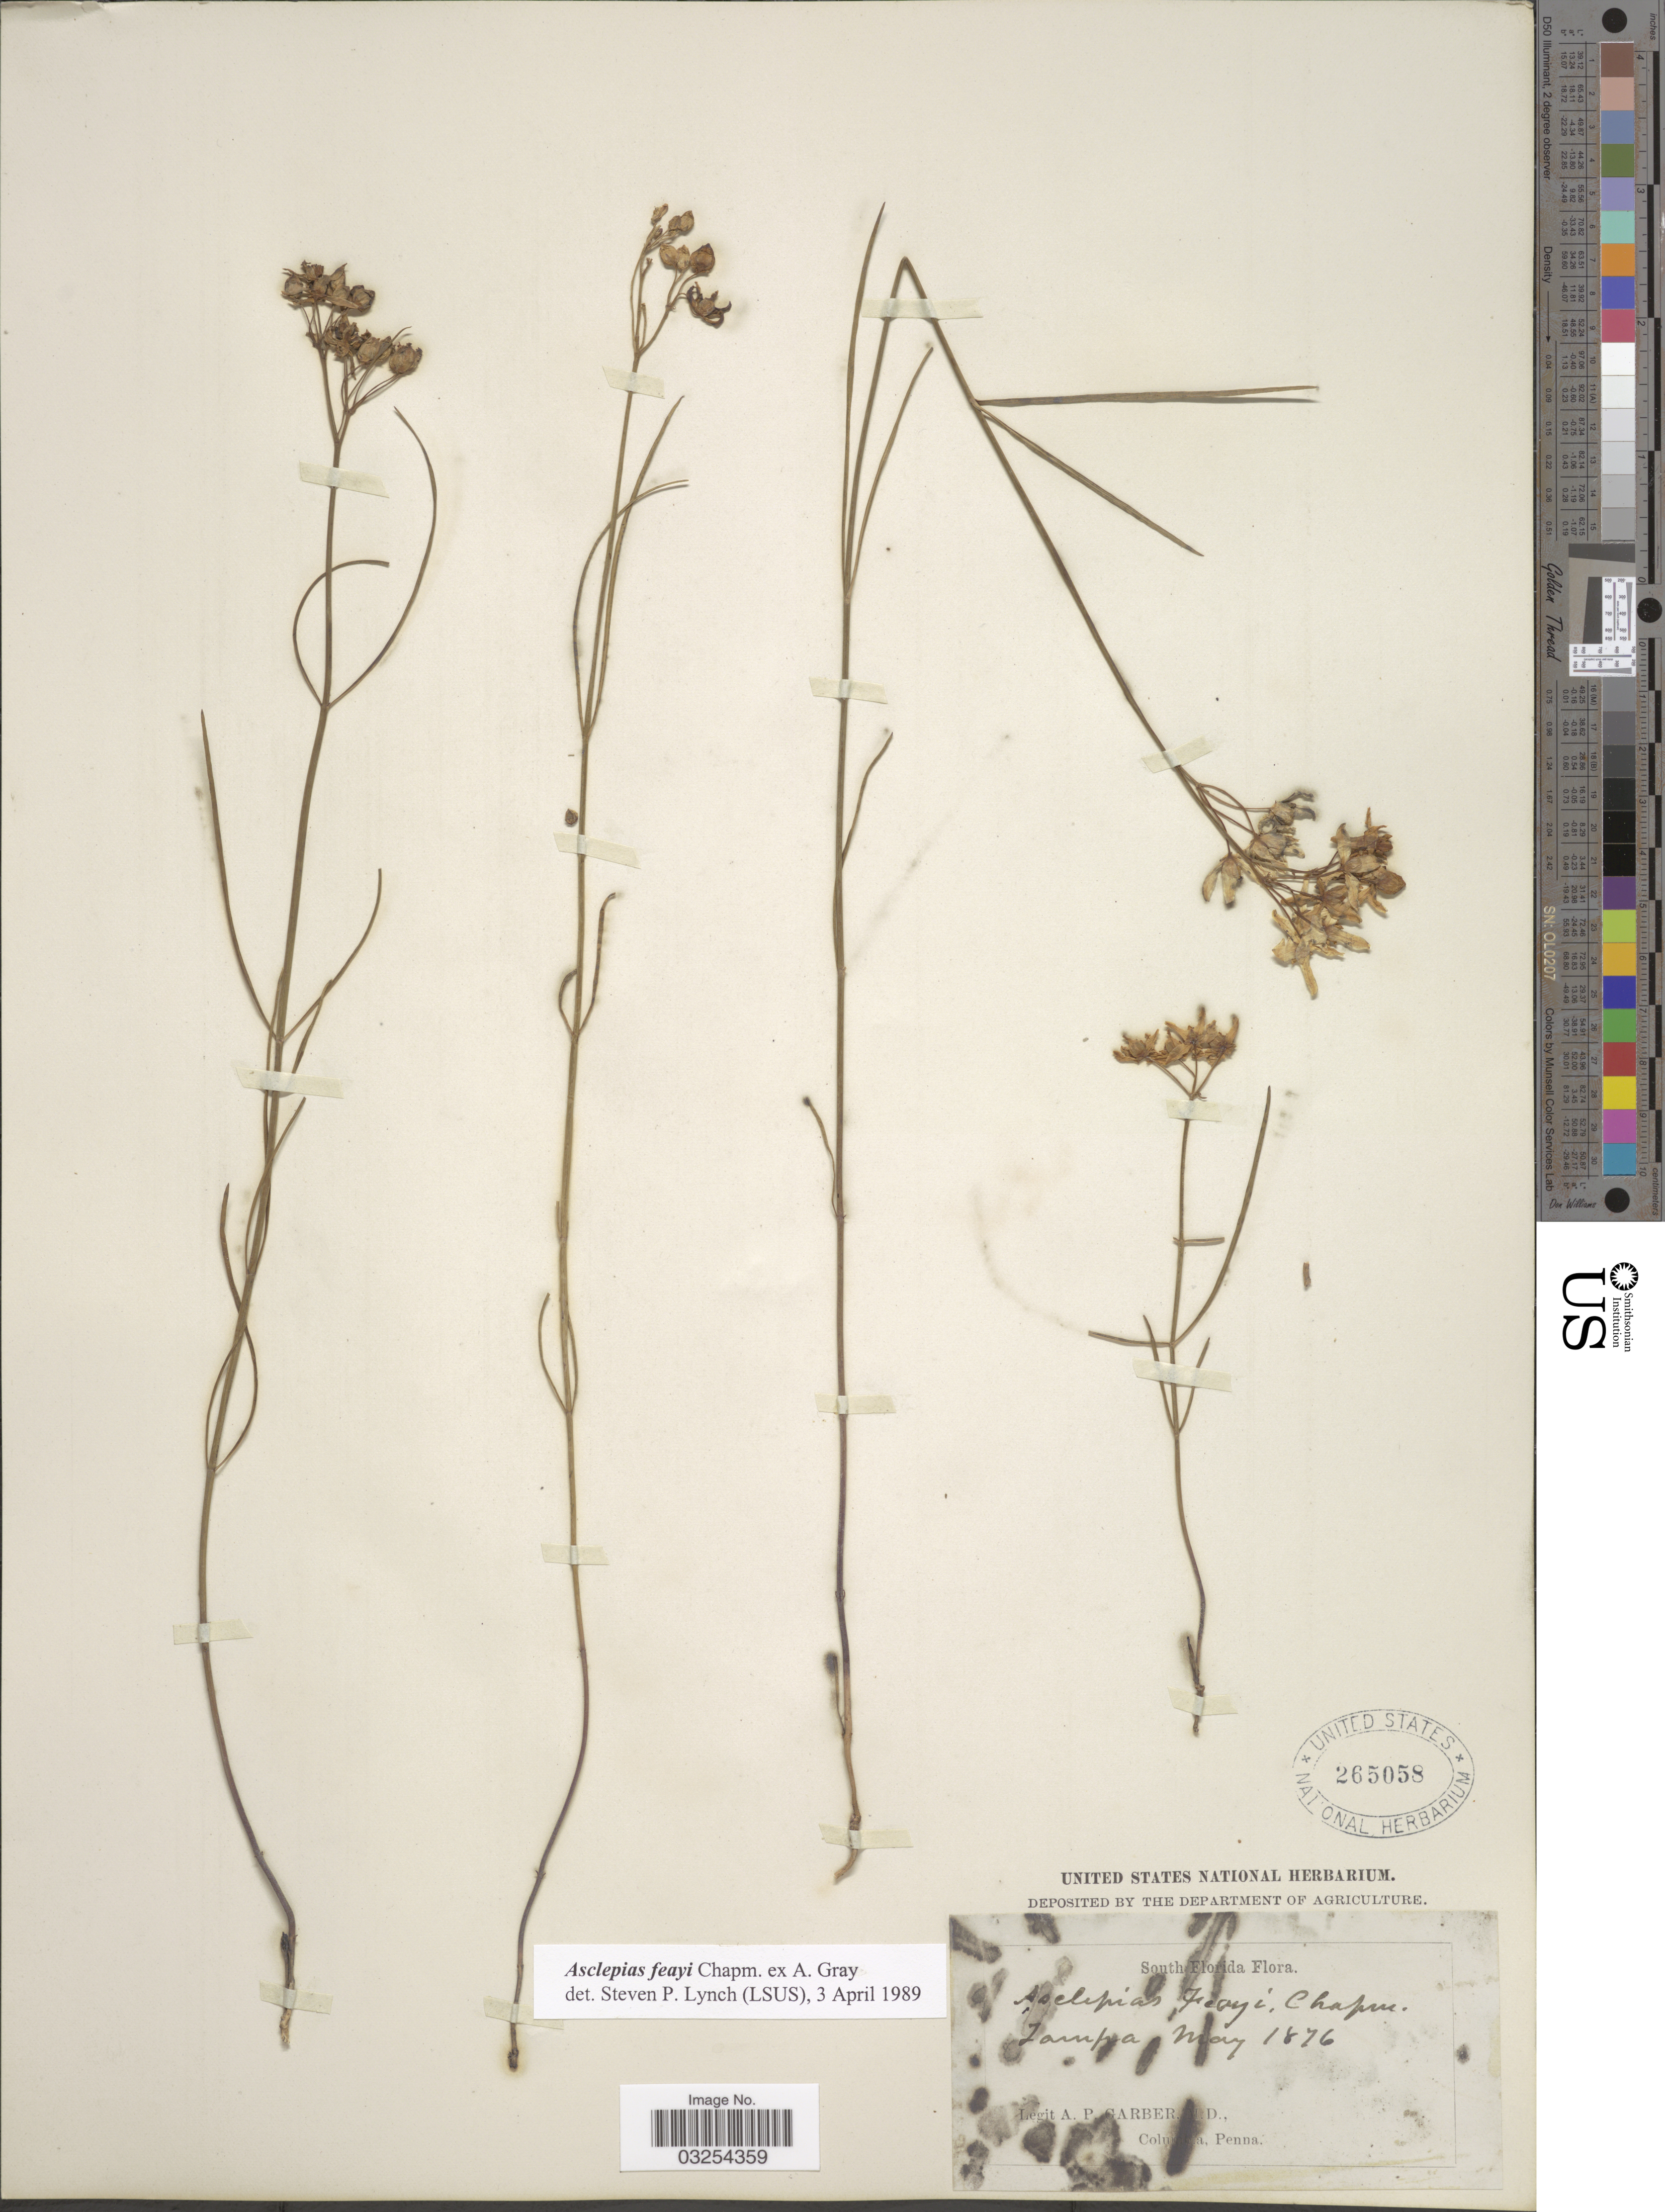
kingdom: Plantae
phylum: Tracheophyta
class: Magnoliopsida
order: Gentianales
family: Apocynaceae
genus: Asclepias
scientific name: Asclepias feayi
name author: Chapm. ex A. Gray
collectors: A. P. Garber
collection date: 1876-05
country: United States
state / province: Florida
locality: South Florida. Tampa.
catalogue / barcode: US 265058